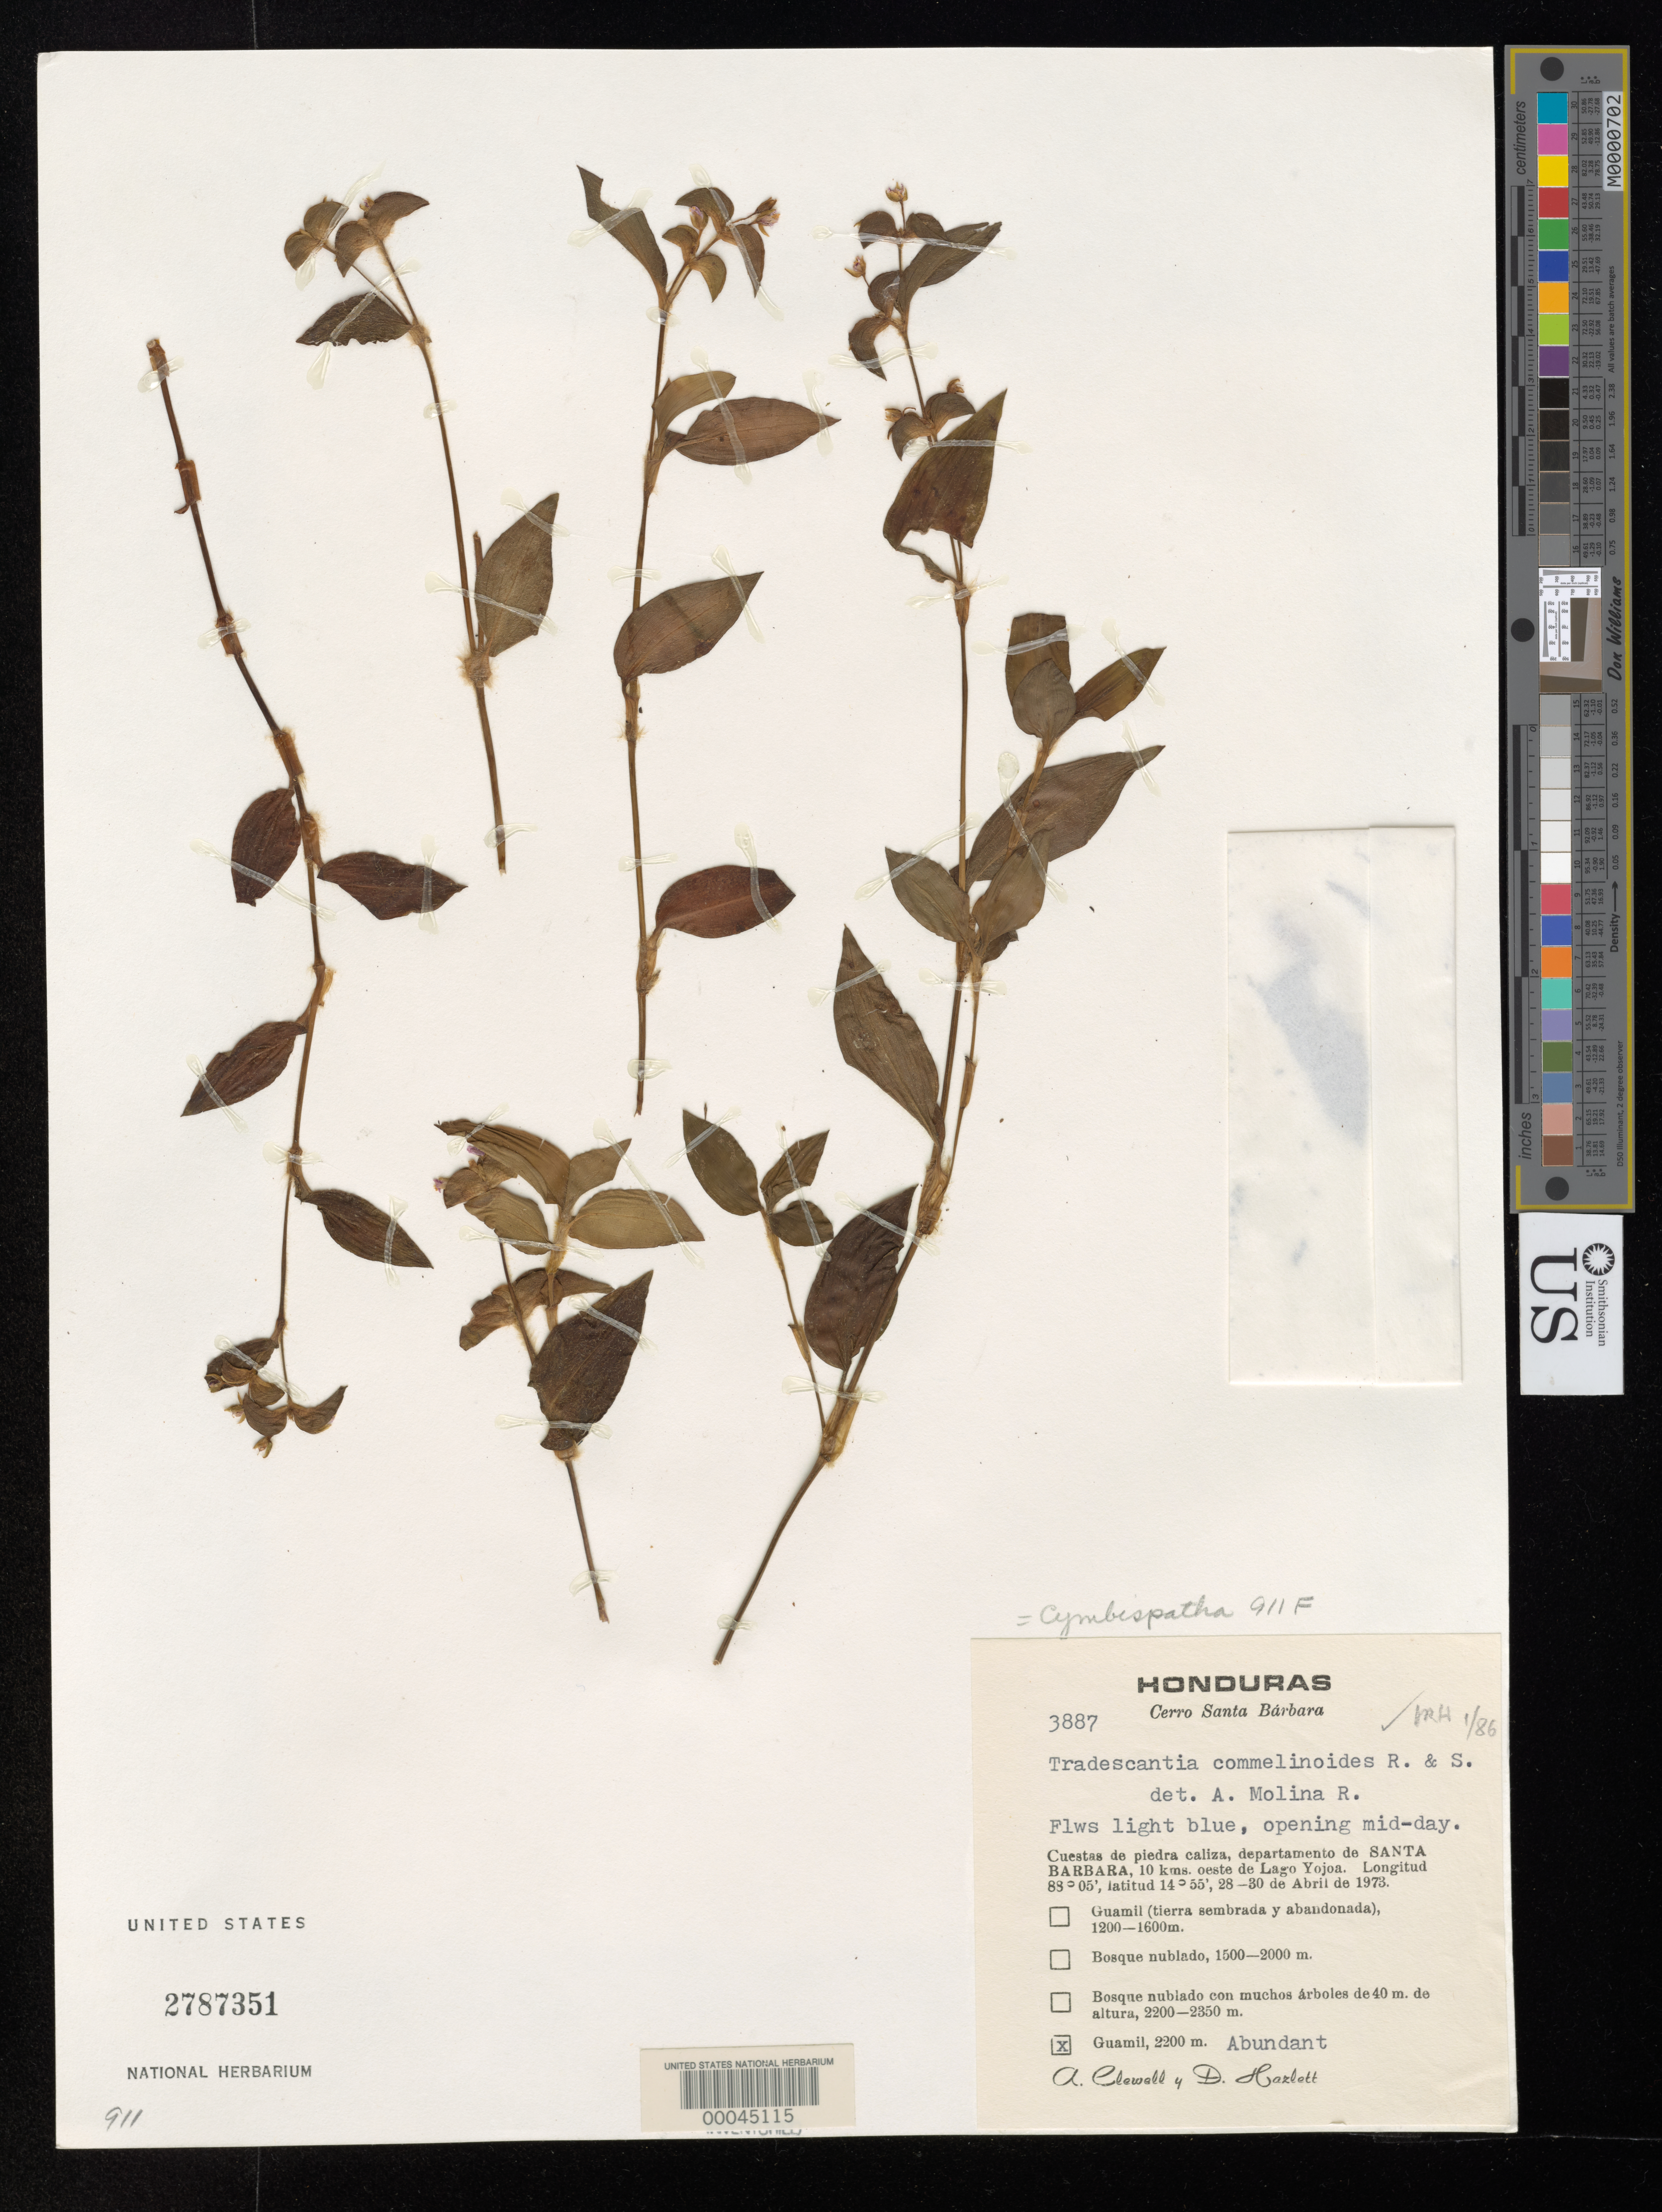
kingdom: Plantae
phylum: Tracheophyta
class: Liliopsida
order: Commelinales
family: Commelinaceae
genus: Tradescantia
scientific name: Tradescantia commelinoides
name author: Schult. & Schult. f.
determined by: Molina R., A.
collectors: A. Clewell & D. Hazlett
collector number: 3887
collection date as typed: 30 Apr 1973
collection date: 1973-04-30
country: Honduras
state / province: Santa Bárbara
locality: Guamil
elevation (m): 2200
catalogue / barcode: US 2787351